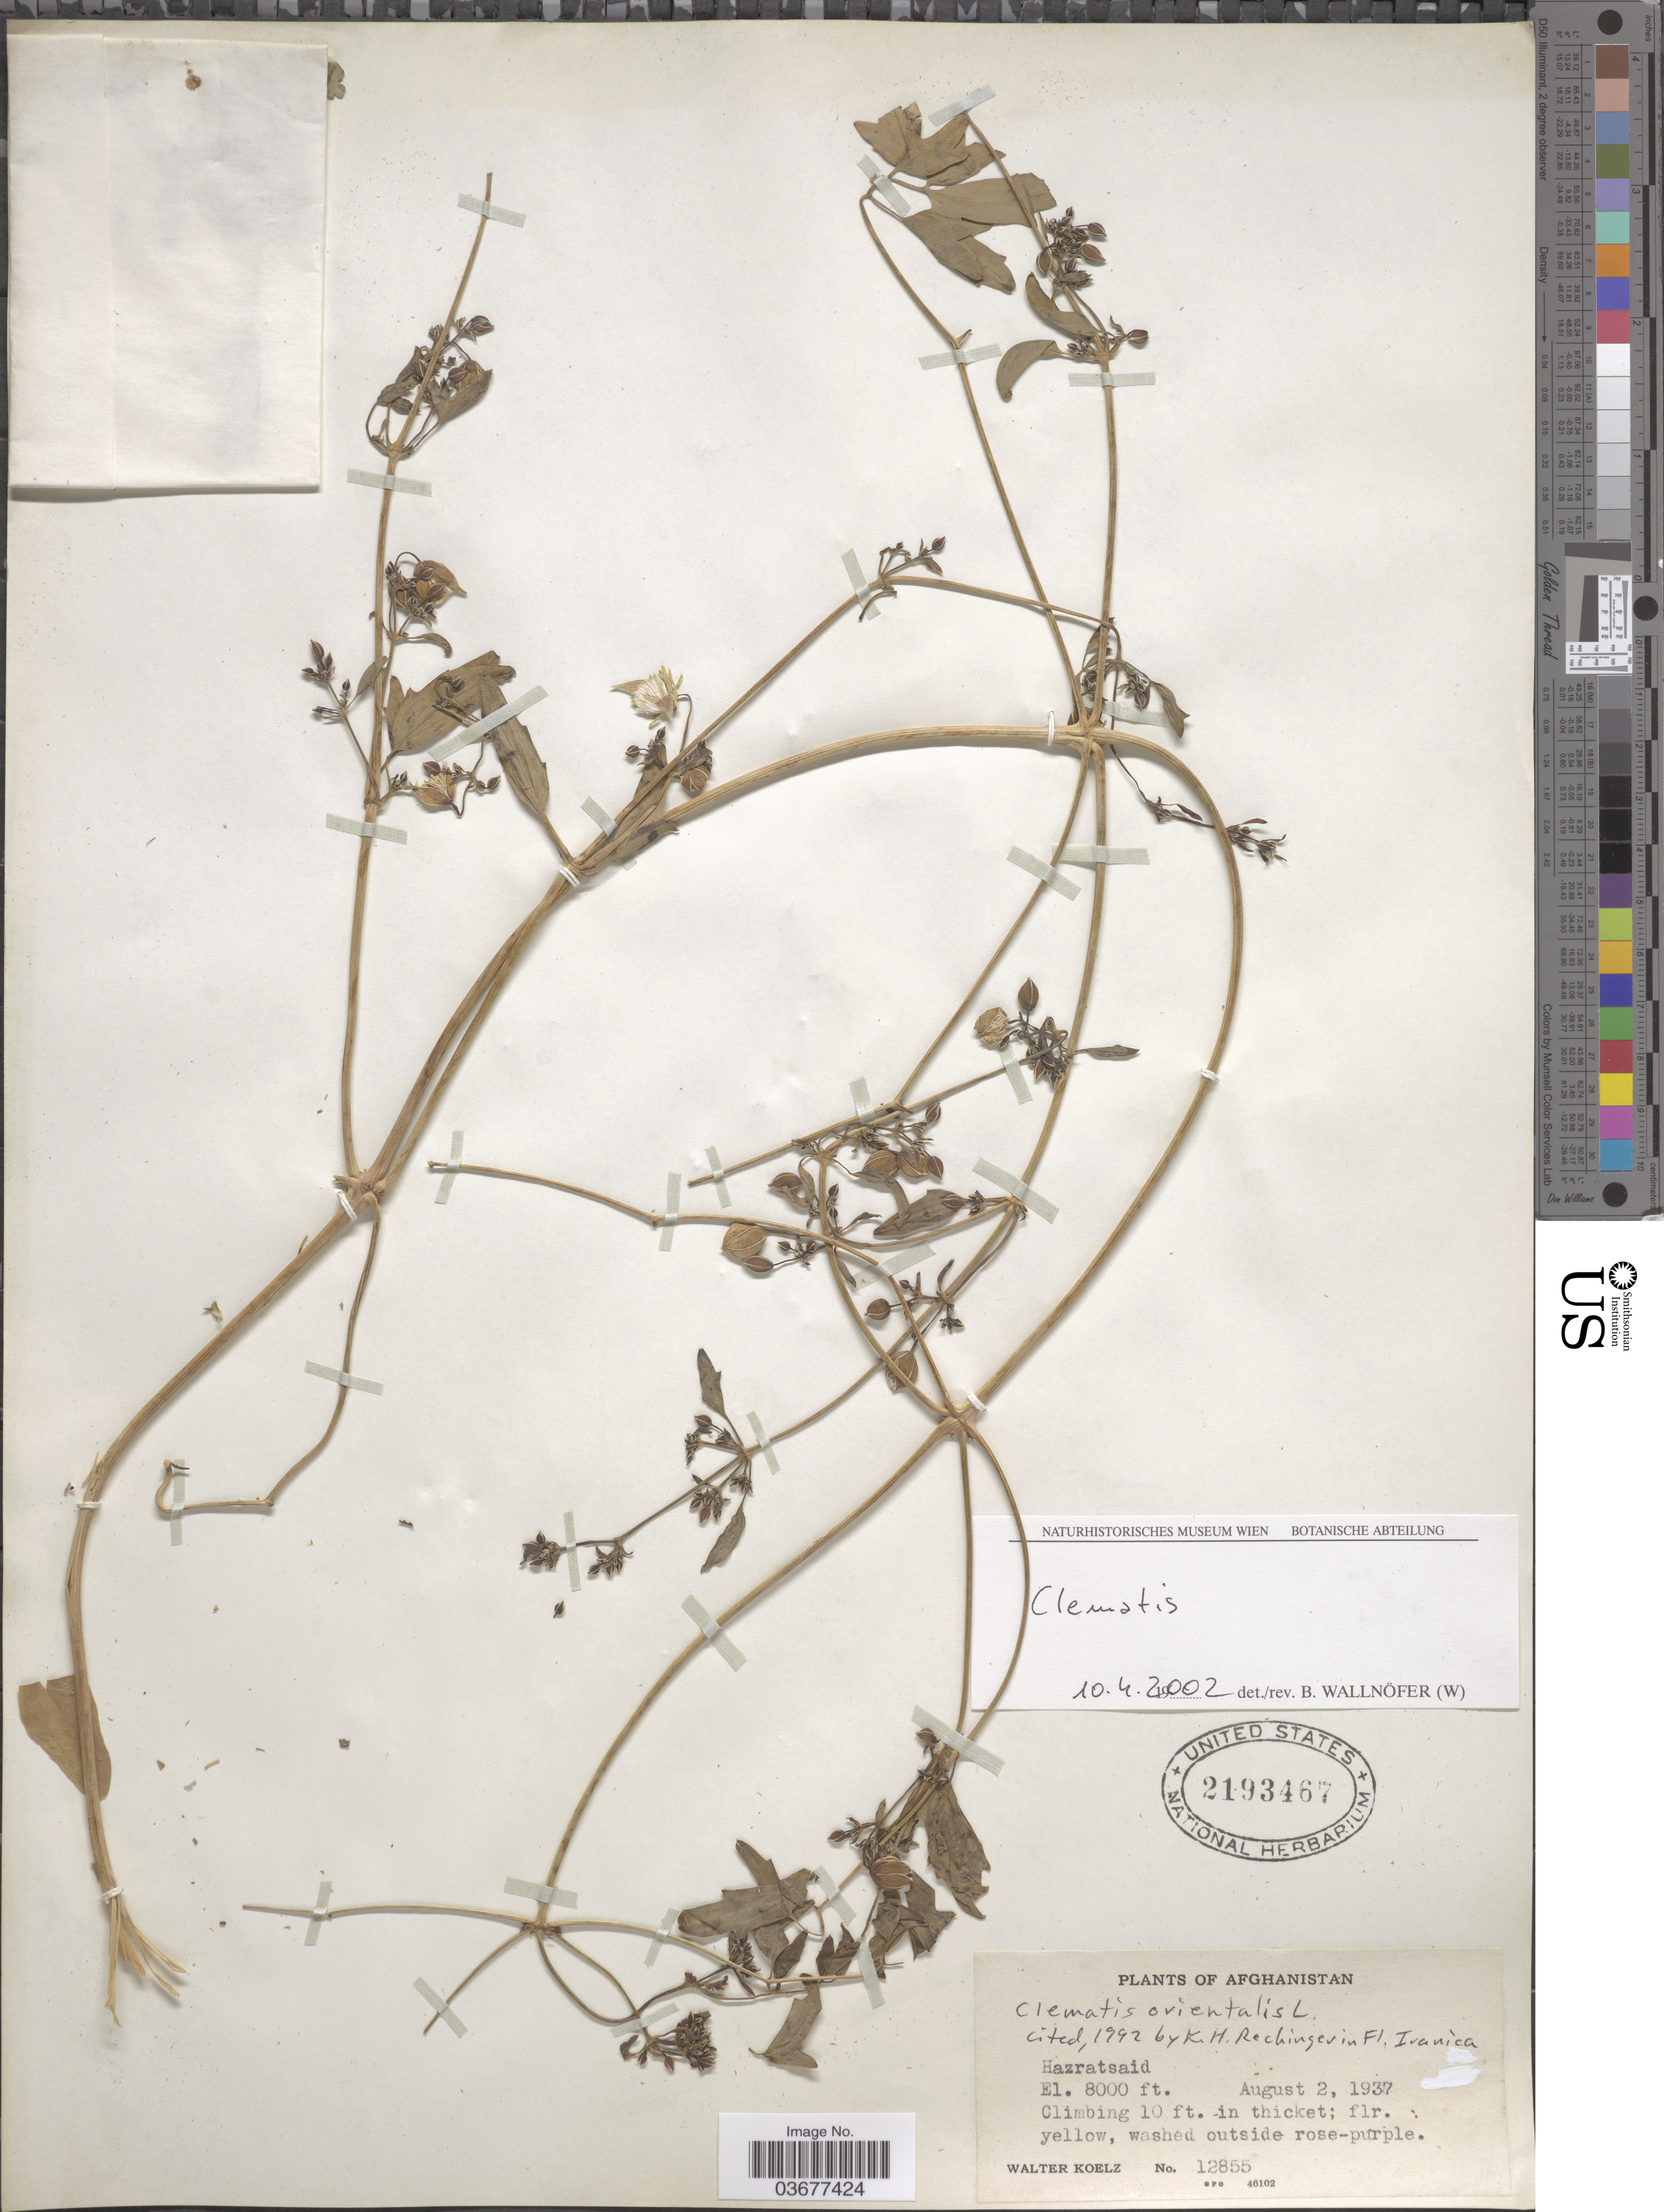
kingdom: Plantae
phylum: Tracheophyta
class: Magnoliopsida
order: Ranunculales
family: Ranunculaceae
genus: Clematis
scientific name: Clematis orientalis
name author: L.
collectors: W. N. Koelz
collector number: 12855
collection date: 1937-08-02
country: Afghanistan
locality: Hazratsaid.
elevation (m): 2438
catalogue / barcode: US 2193467